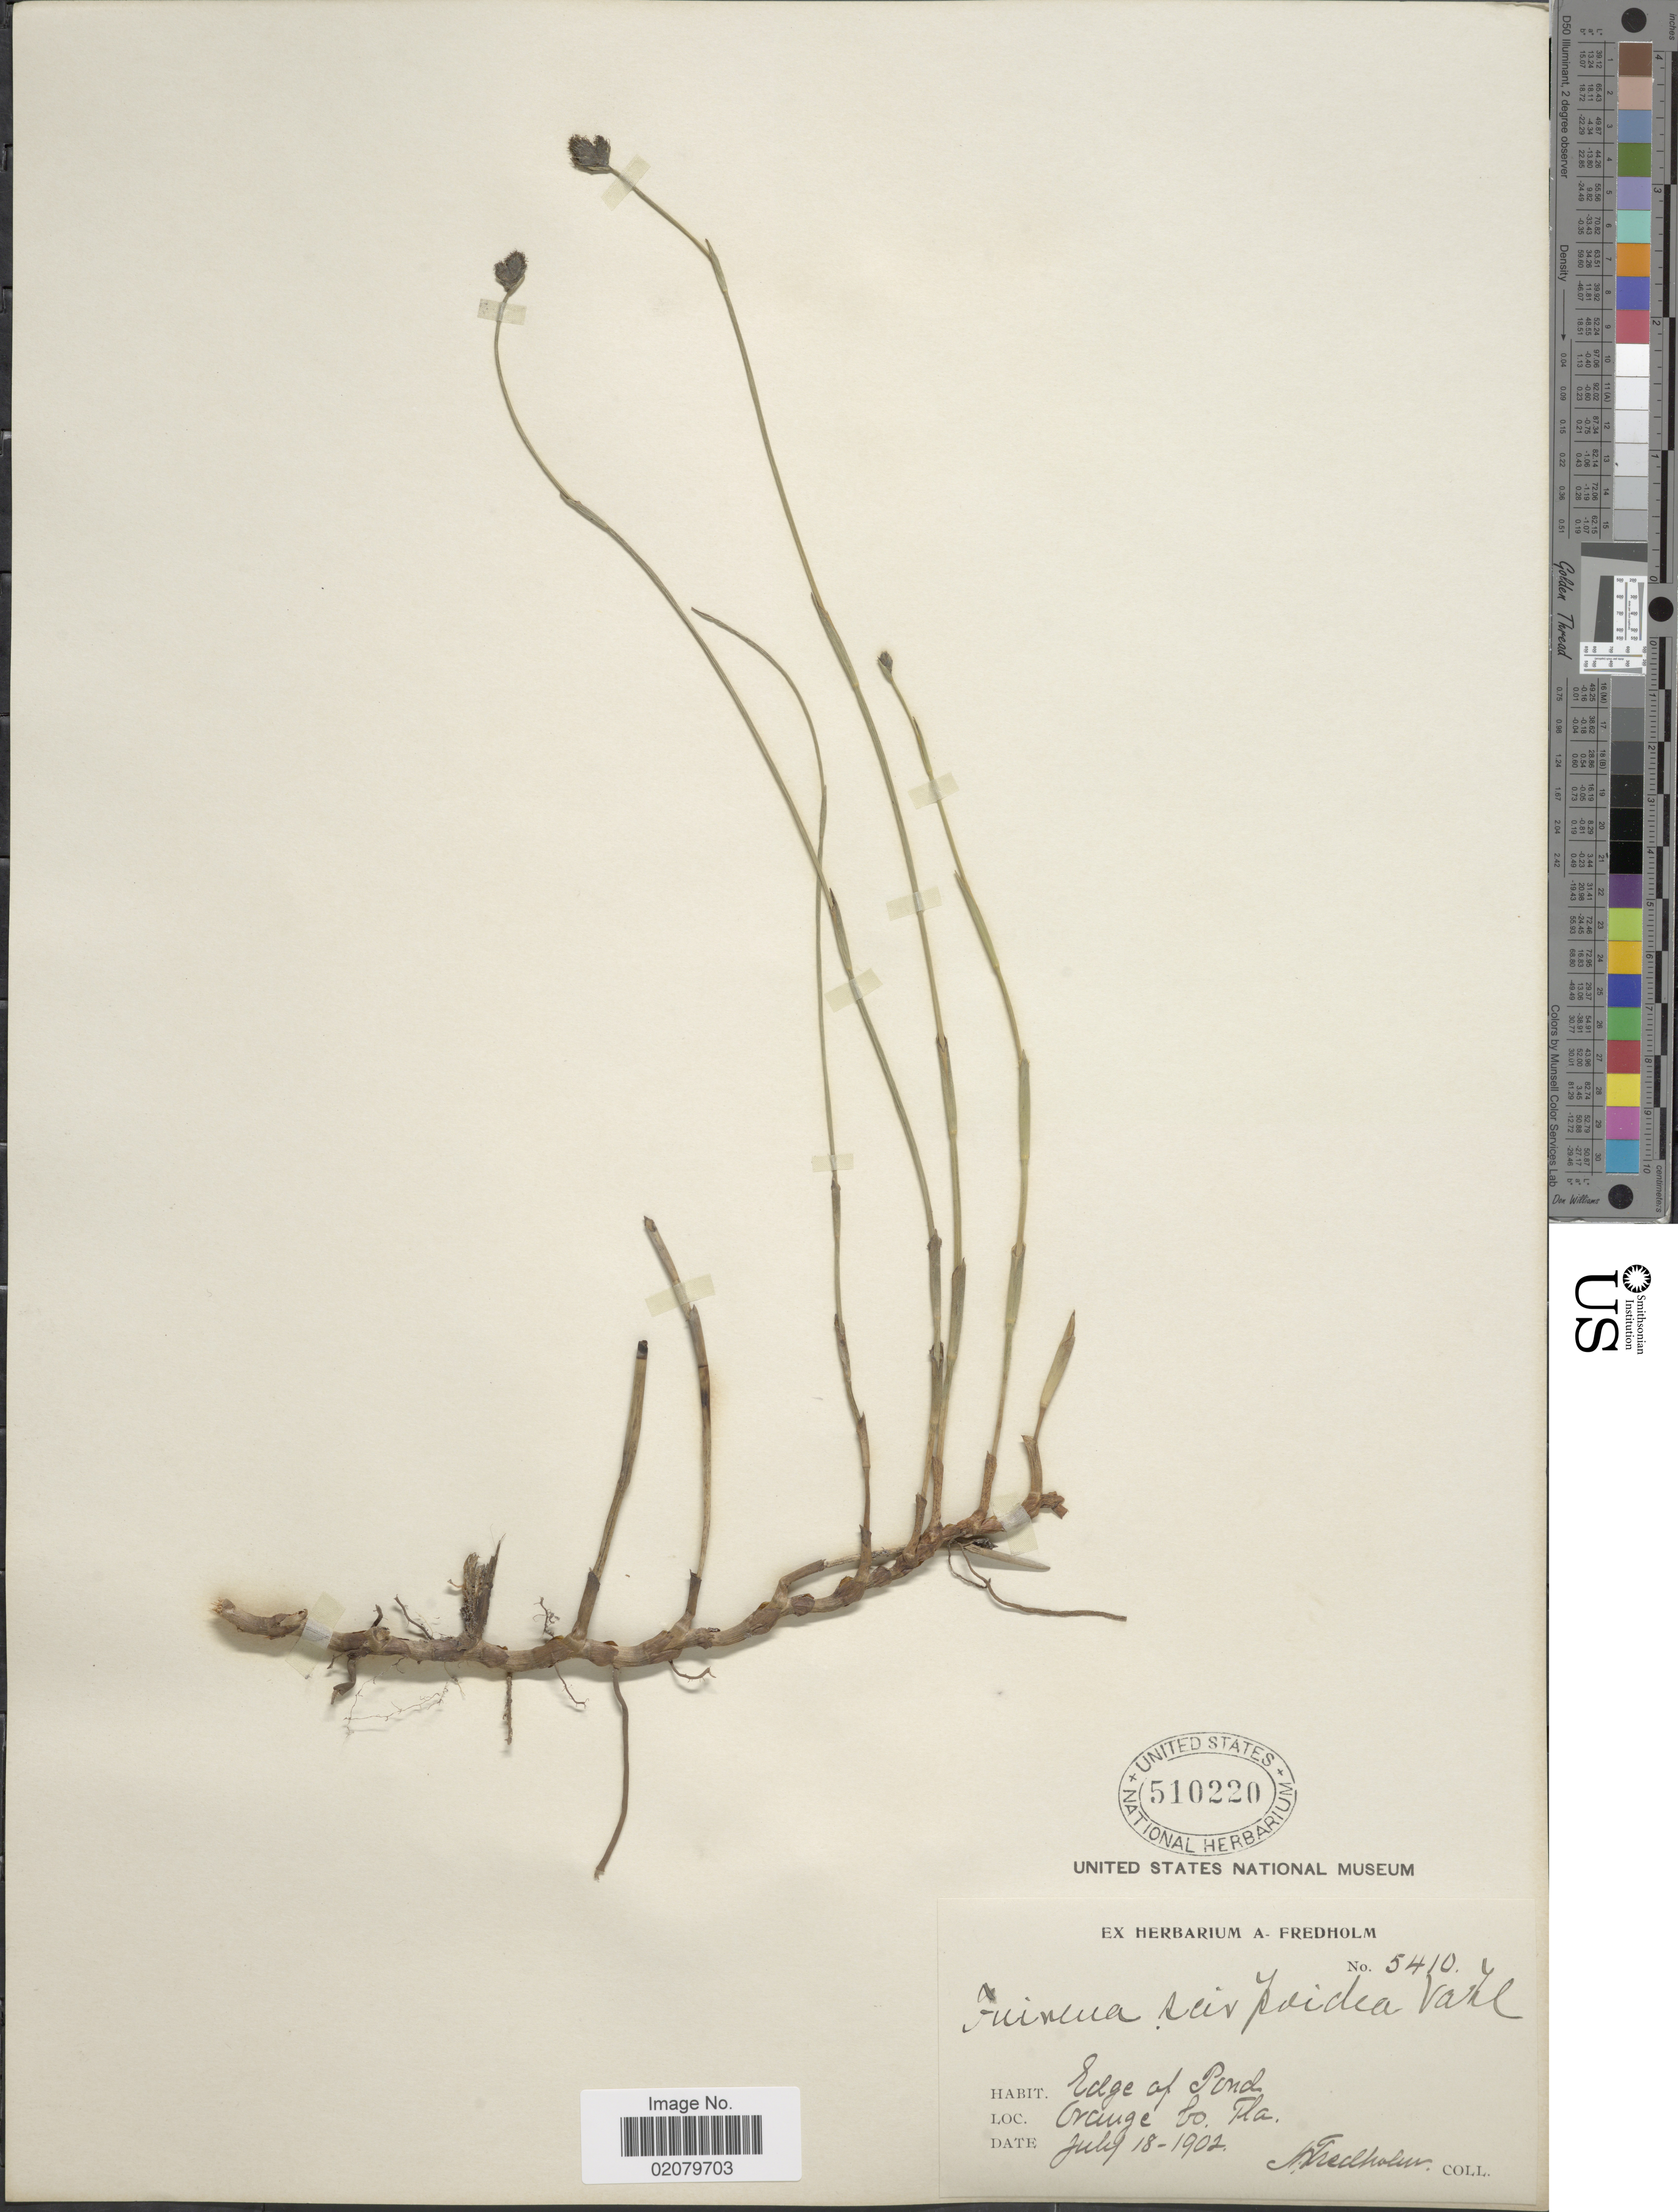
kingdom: Plantae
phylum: Tracheophyta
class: Liliopsida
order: Poales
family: Cyperaceae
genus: Fuirena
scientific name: Fuirena scirpoidea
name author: Michx.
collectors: A. Fredholm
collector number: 5410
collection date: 1902-07-18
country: United States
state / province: Florida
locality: Orange Co,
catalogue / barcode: US 510220